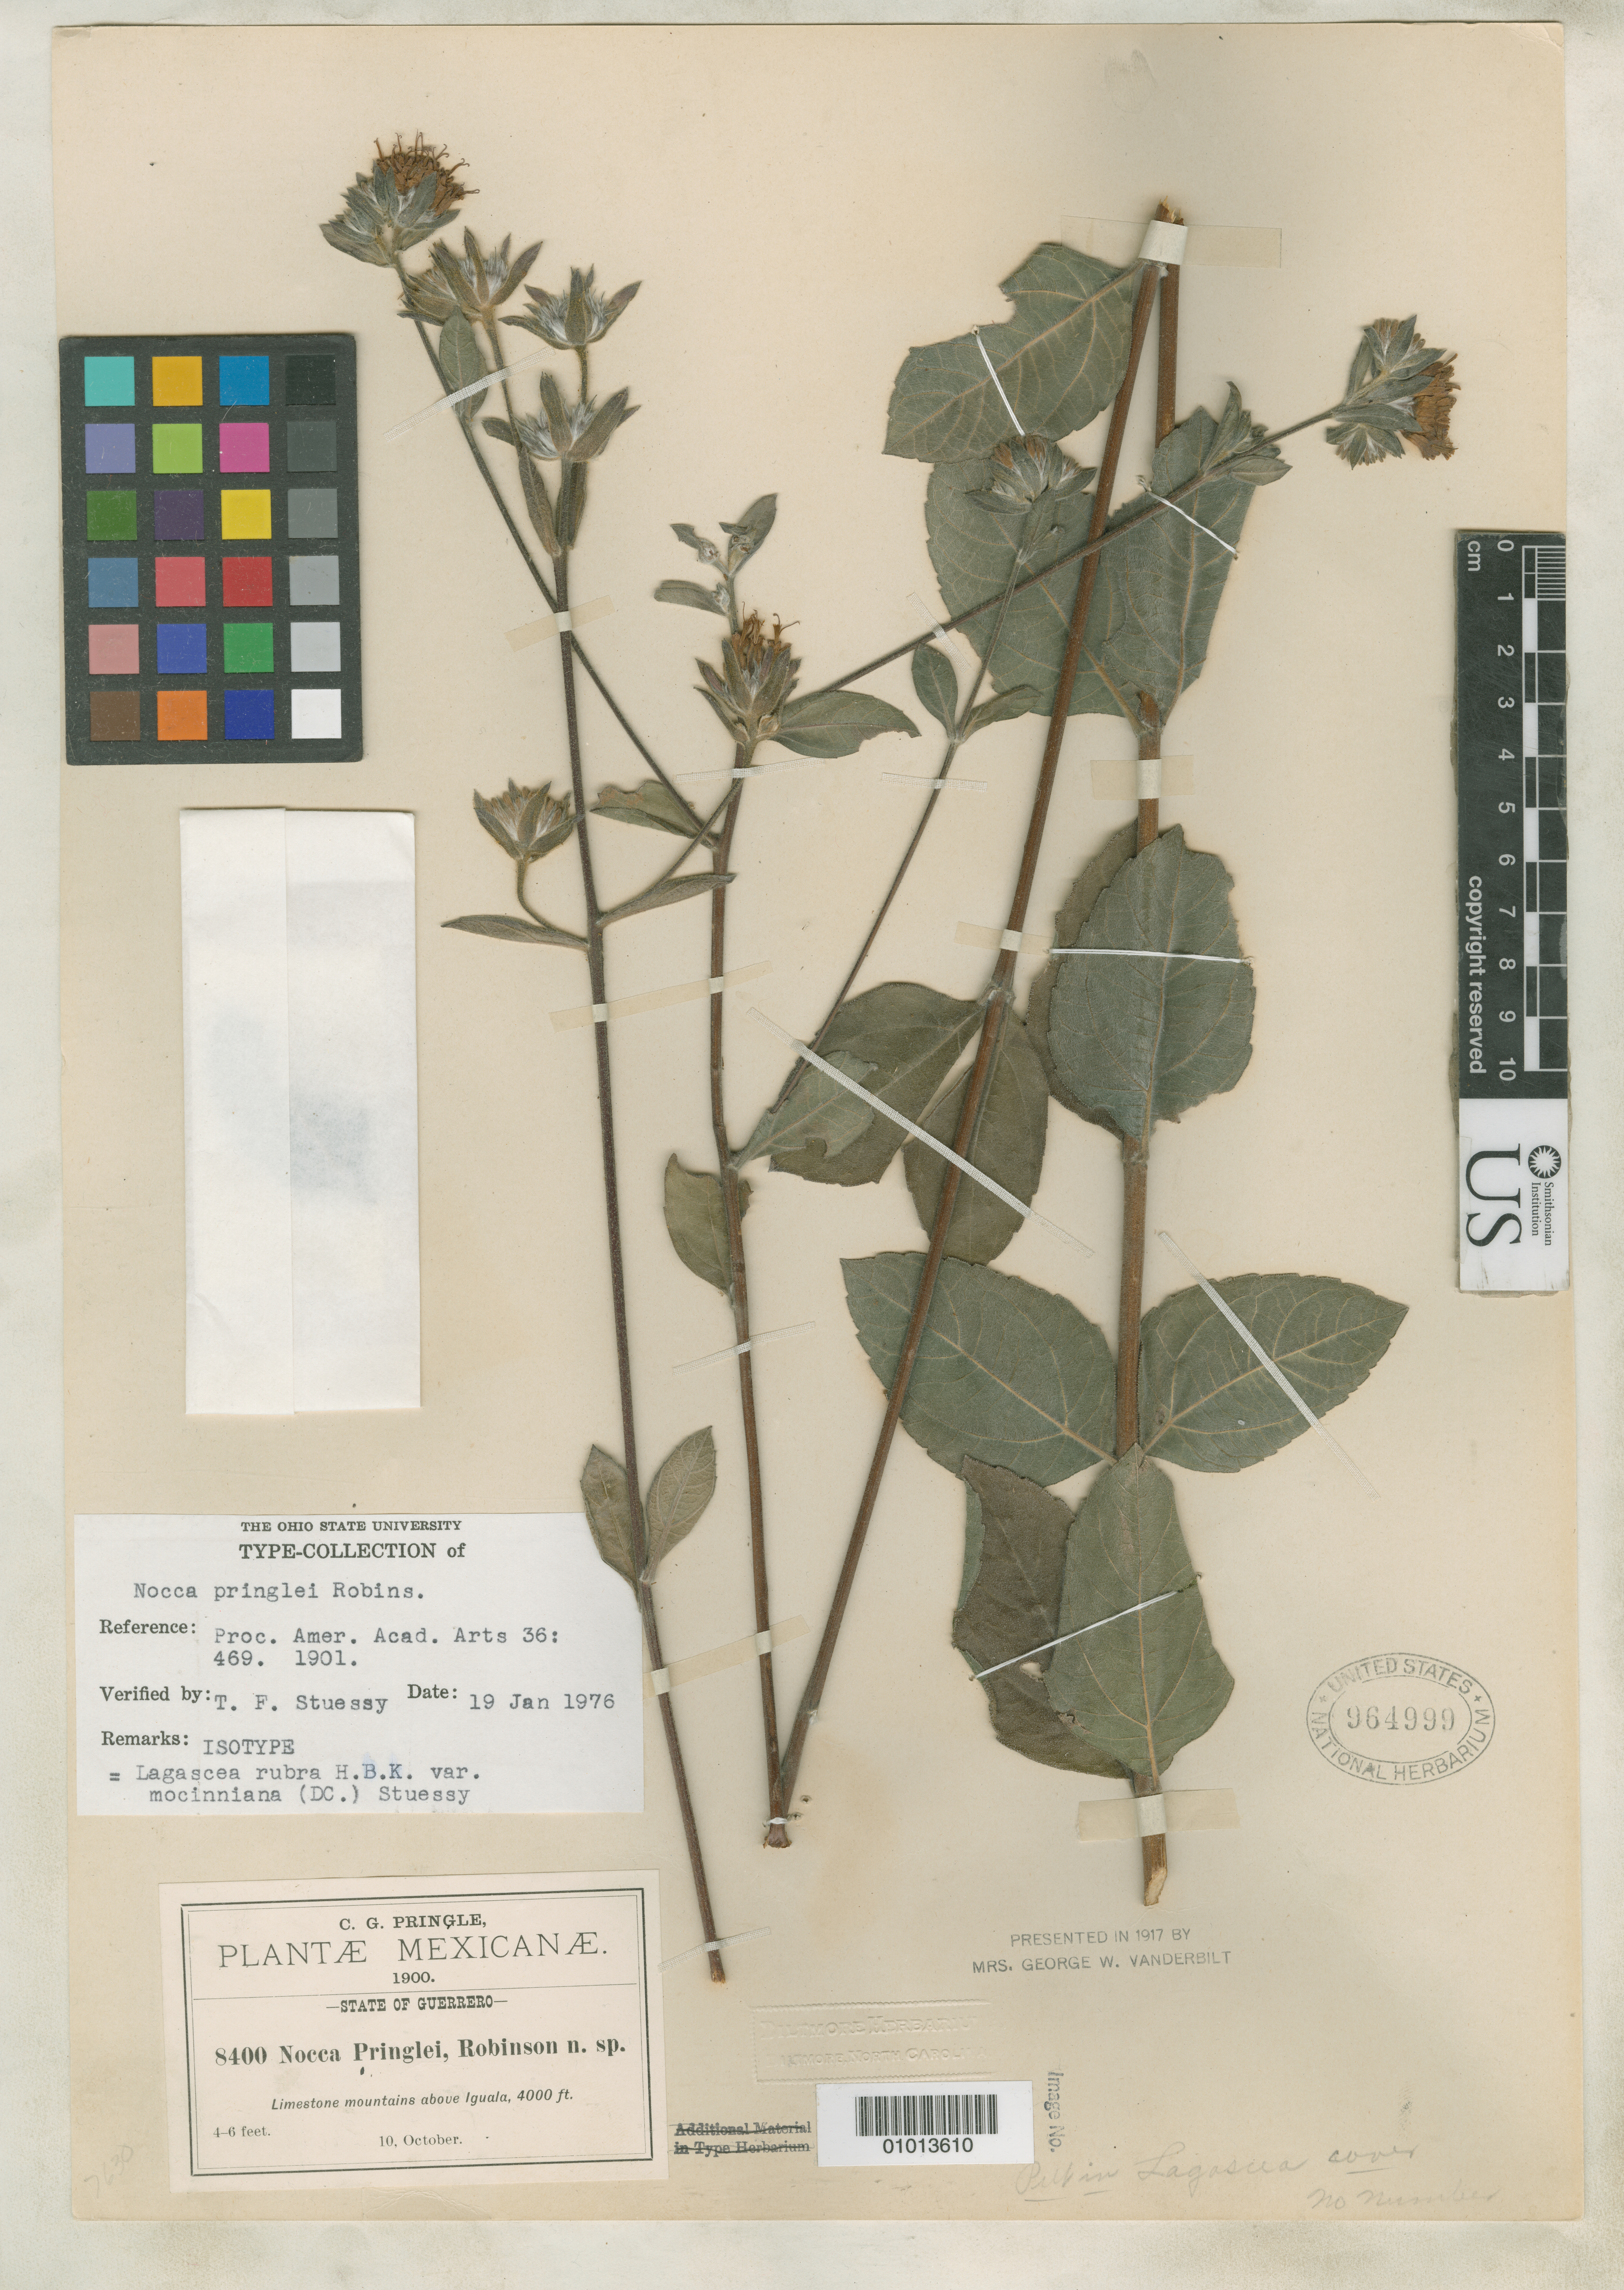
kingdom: Plantae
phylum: Tracheophyta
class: Magnoliopsida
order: Asterales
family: Asteraceae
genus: Nocca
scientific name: Nocca pringlei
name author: B.L. Rob.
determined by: Stuessy, T. F.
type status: Isotype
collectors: C. G. Pringle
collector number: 8400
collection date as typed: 10 Oct 1900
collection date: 1900-10-10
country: Mexico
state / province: Guerrero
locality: Limestone mountains above Iguala.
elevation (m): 1219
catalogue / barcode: US 964999